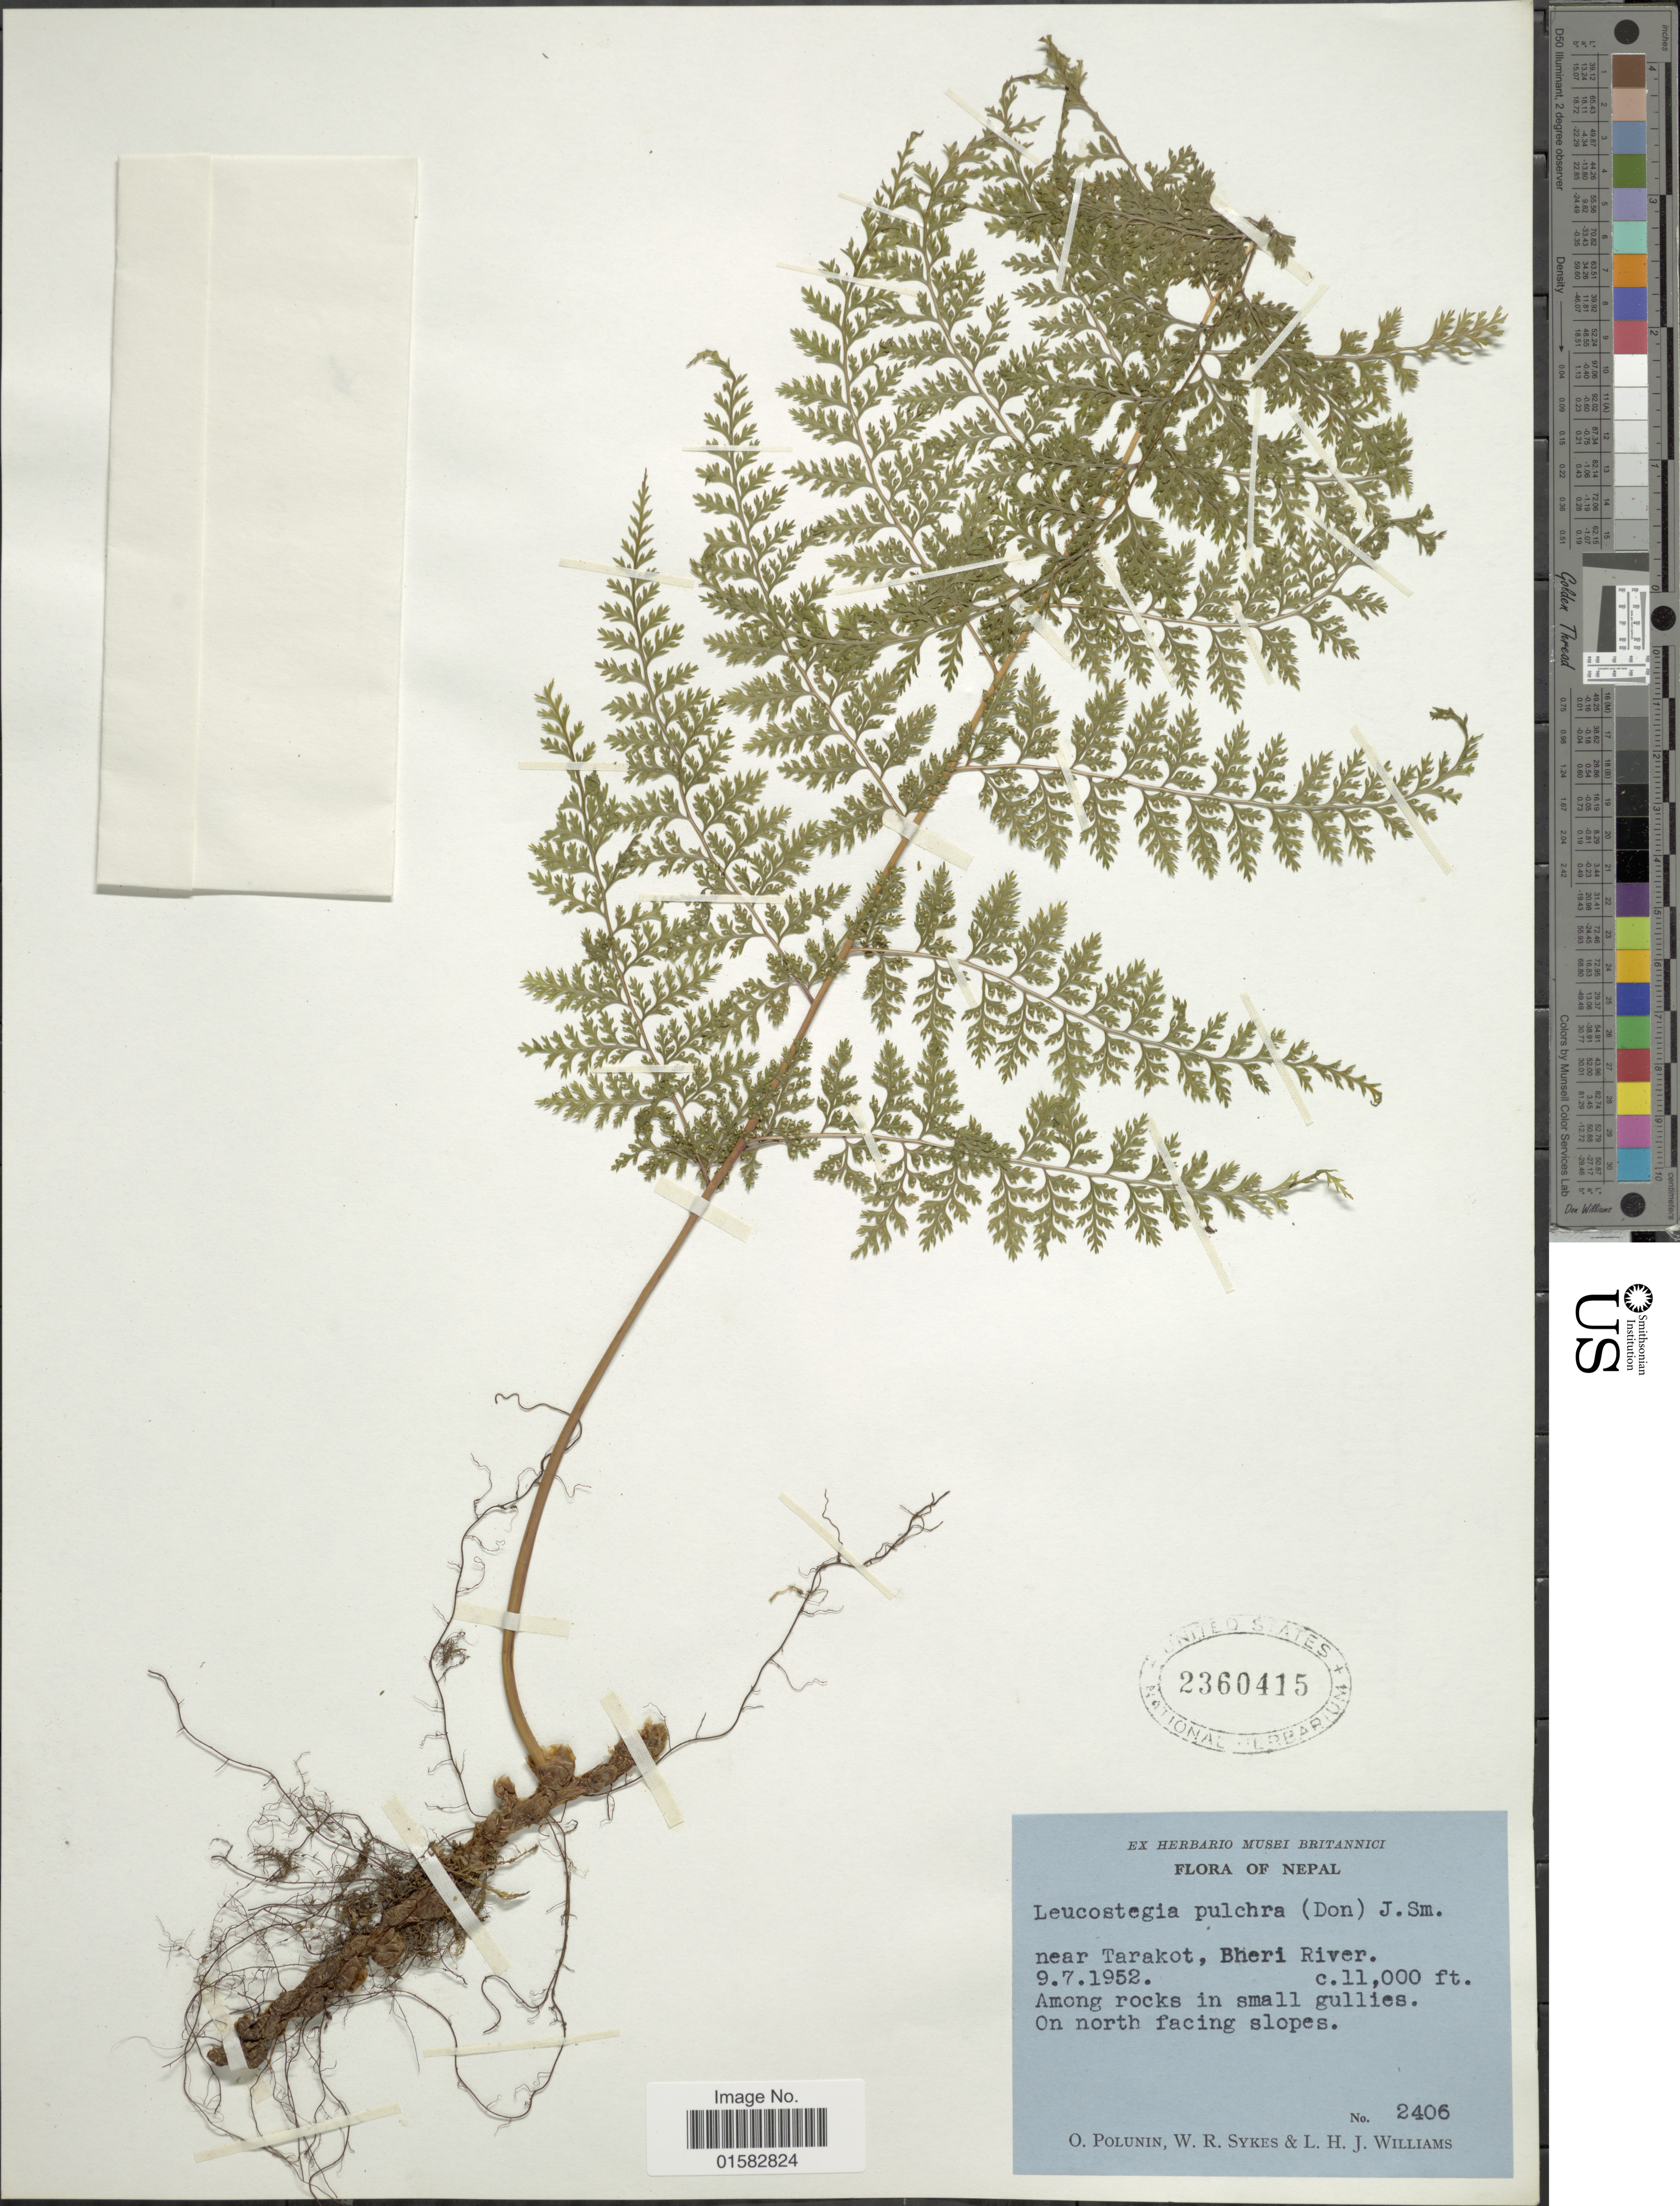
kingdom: Plantae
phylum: Tracheophyta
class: Polypodiopsida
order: Polypodiales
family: Davalliaceae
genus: Davallia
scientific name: Davallia pulchra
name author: D. Don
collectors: O. V. Polunin, W. R. Sykes & L. H. J. Williams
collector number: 2406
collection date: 1952-07-09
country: Nepal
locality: Near Tarakot, Bheri River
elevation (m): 3353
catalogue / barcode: US 2360415